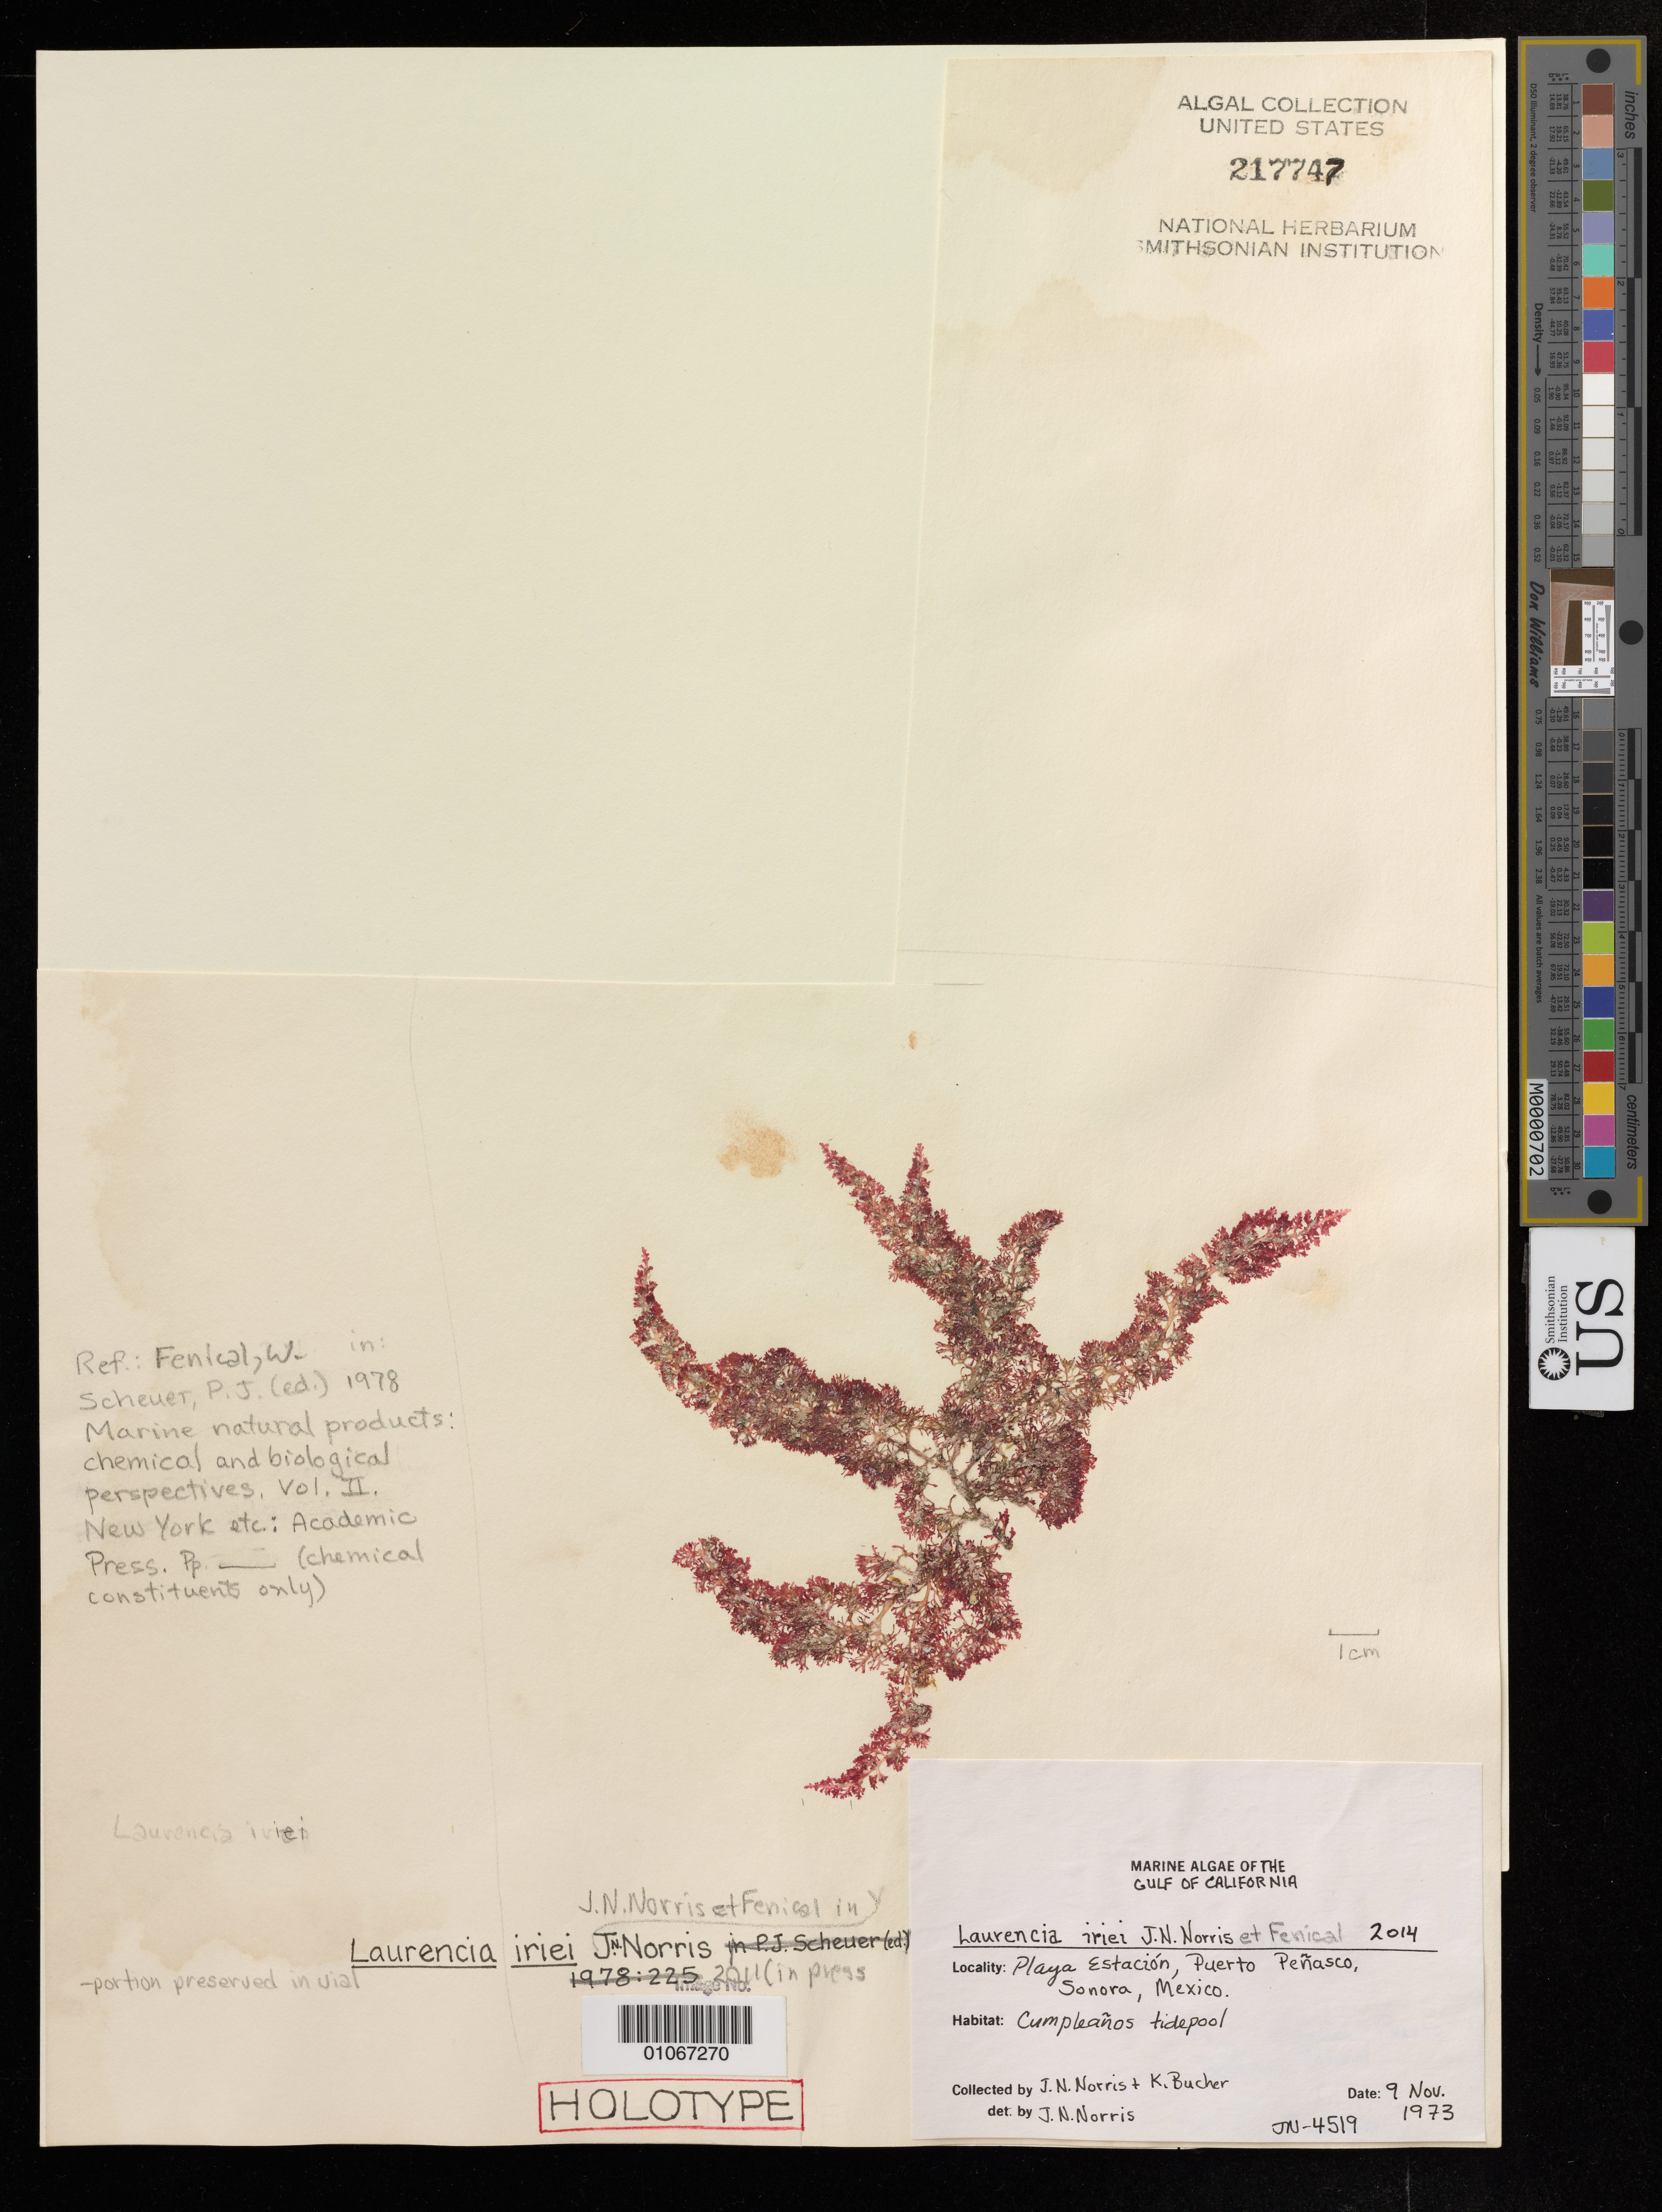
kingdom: Plantae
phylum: Rhodophyta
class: Florideophyceae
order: Ceramiales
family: Rhodomelaceae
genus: Laurencia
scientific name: Laurencia iriei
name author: J.N. Norris & Fenical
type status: Holotype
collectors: J. N. Norris & K. E. Bucher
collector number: JN-4519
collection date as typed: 09 Nov 1973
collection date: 1973-11-09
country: Mexico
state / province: Sonora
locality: Playa Estacion, Puerto Penasco, Cumpleanos Tide Pool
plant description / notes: Catalog Number switched from 217742 to 217747 to match type publication.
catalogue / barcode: US 217747